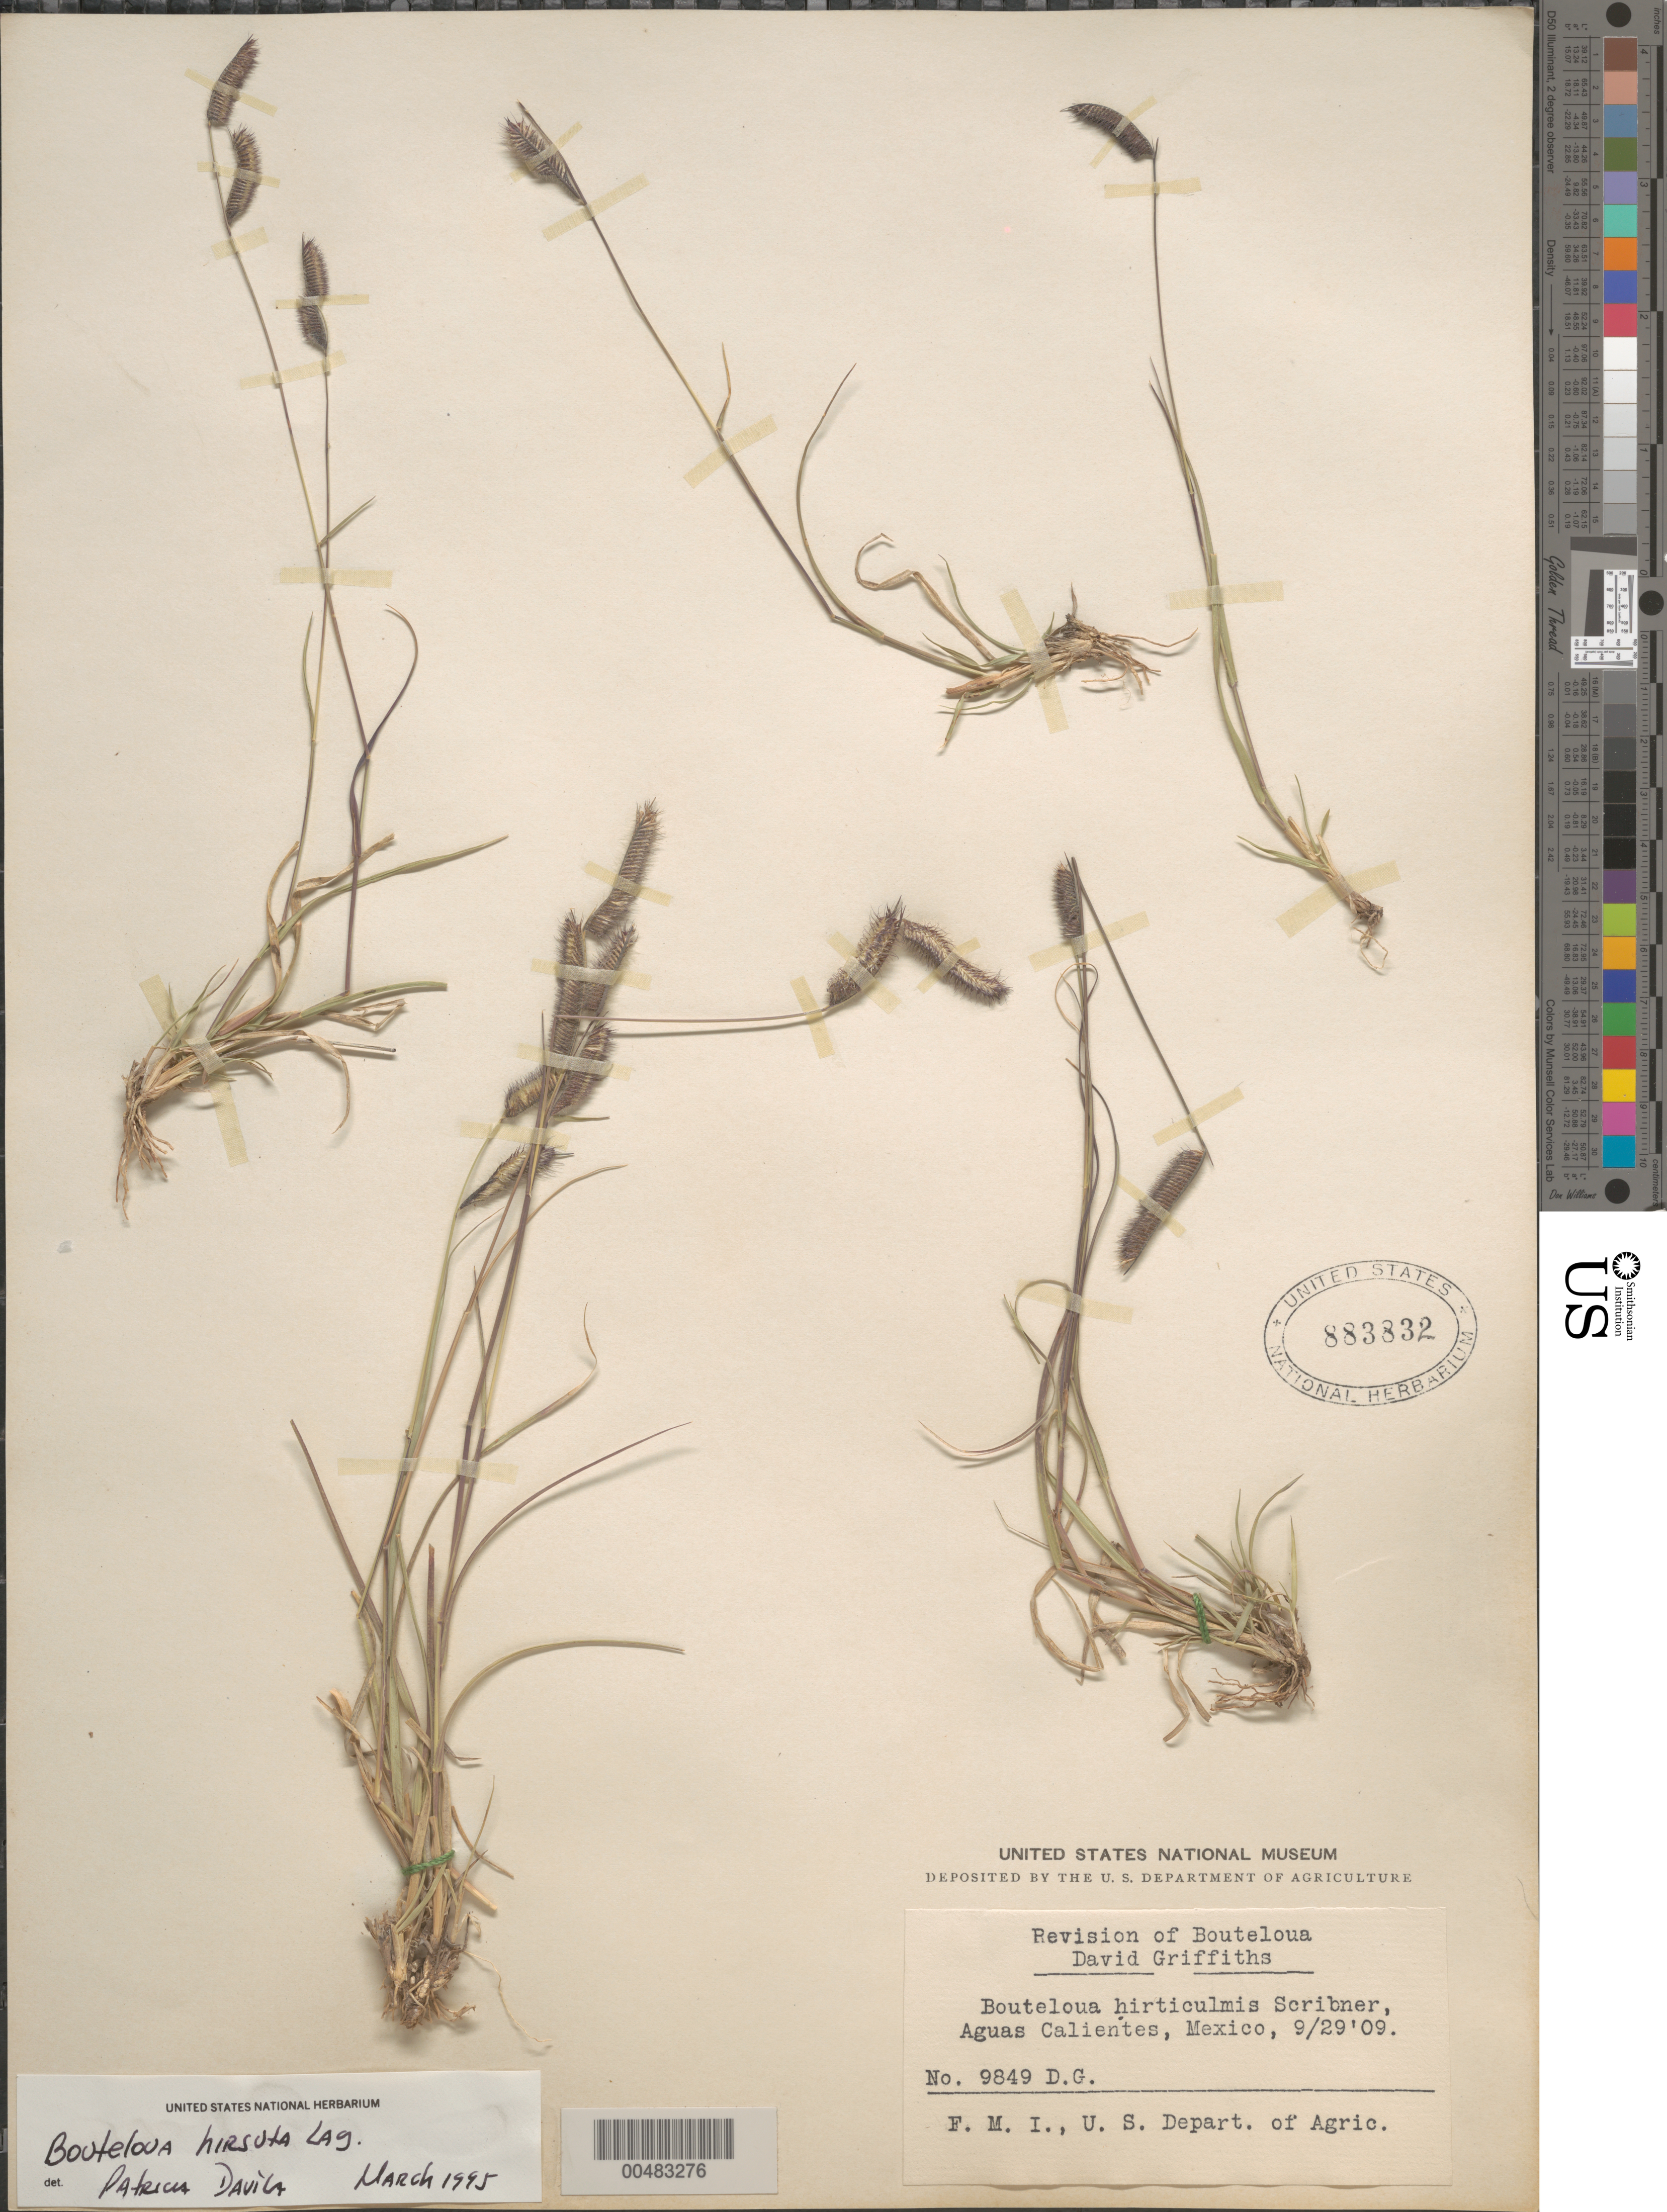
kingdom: Plantae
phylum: Tracheophyta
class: Liliopsida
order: Poales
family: Poaceae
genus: Bouteloua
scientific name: Bouteloua hirsuta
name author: Lag.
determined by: Dávila, P. D.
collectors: D. Griffiths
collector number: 9849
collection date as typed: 29 Sep 1909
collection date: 1909-09-29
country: Mexico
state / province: Aguascalientes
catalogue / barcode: US 883832